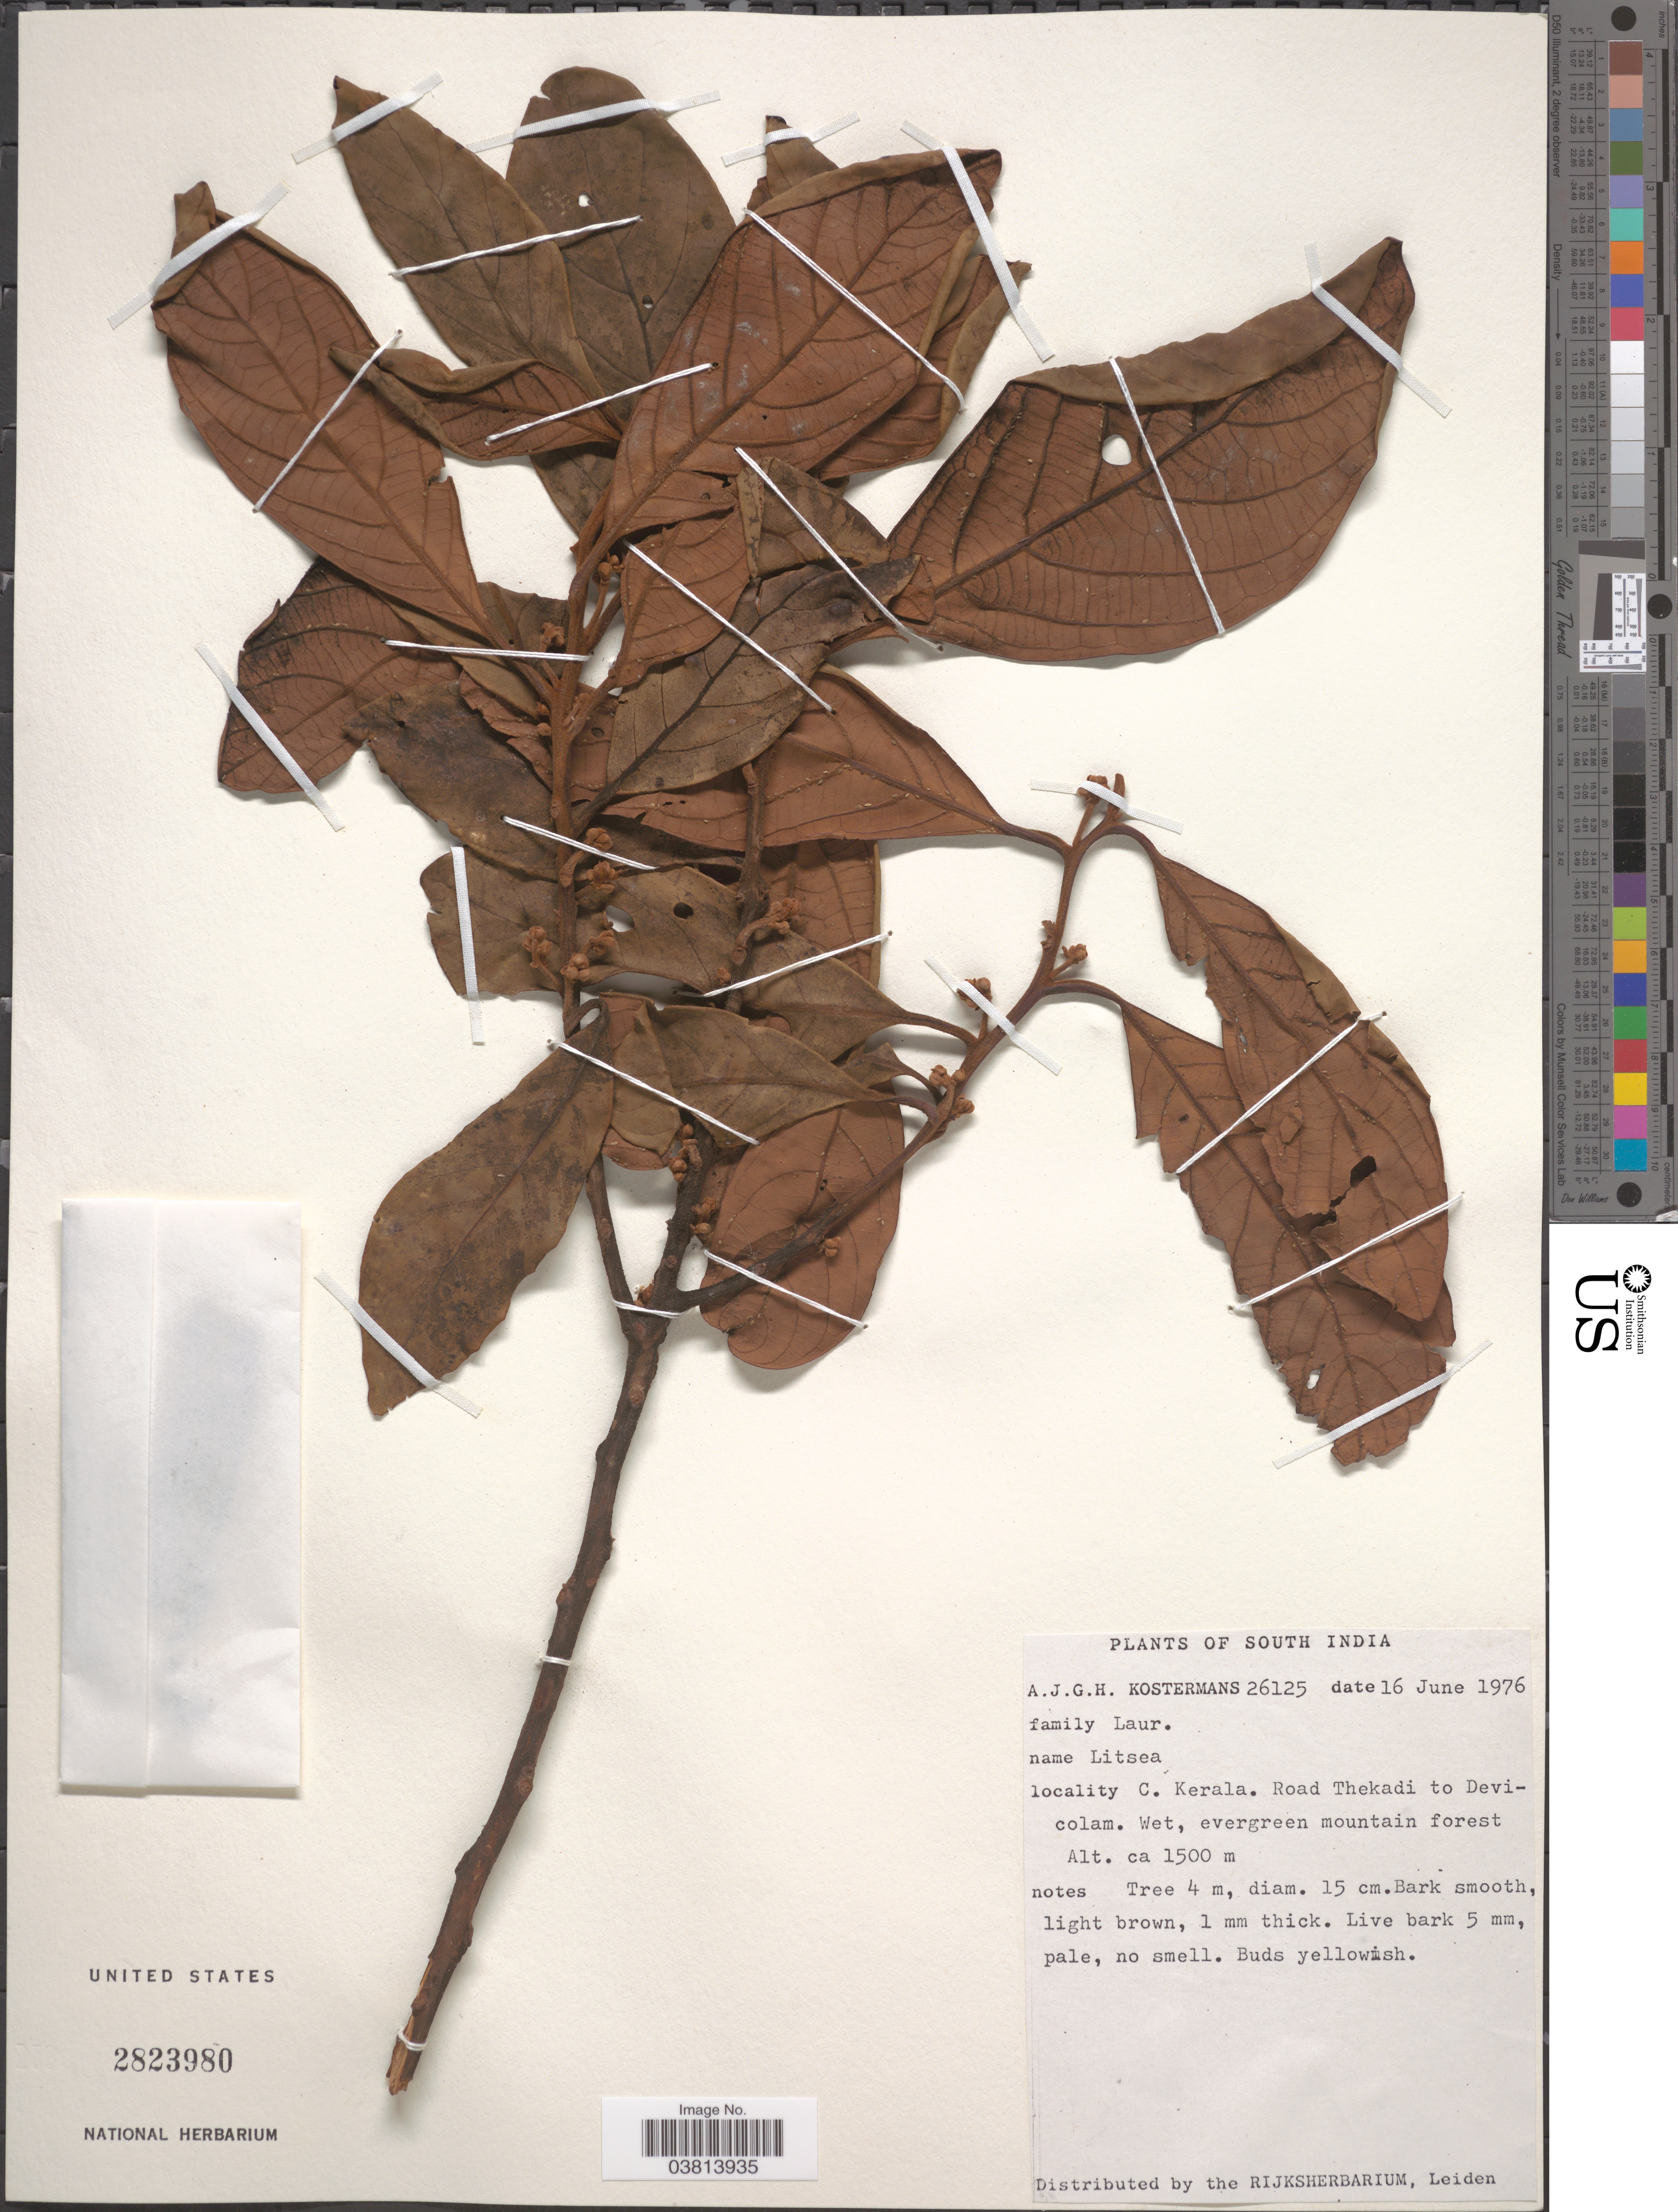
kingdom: Plantae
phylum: Tracheophyta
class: Magnoliopsida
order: Laurales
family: Lauraceae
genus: Litsea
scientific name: Litsea sp.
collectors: A. J. G. Kostermans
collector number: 26125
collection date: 1976-06-16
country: India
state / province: Kerala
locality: South India. C. Kerala. Road Thekadi to Devicolam.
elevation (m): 1500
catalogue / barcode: US 2823980